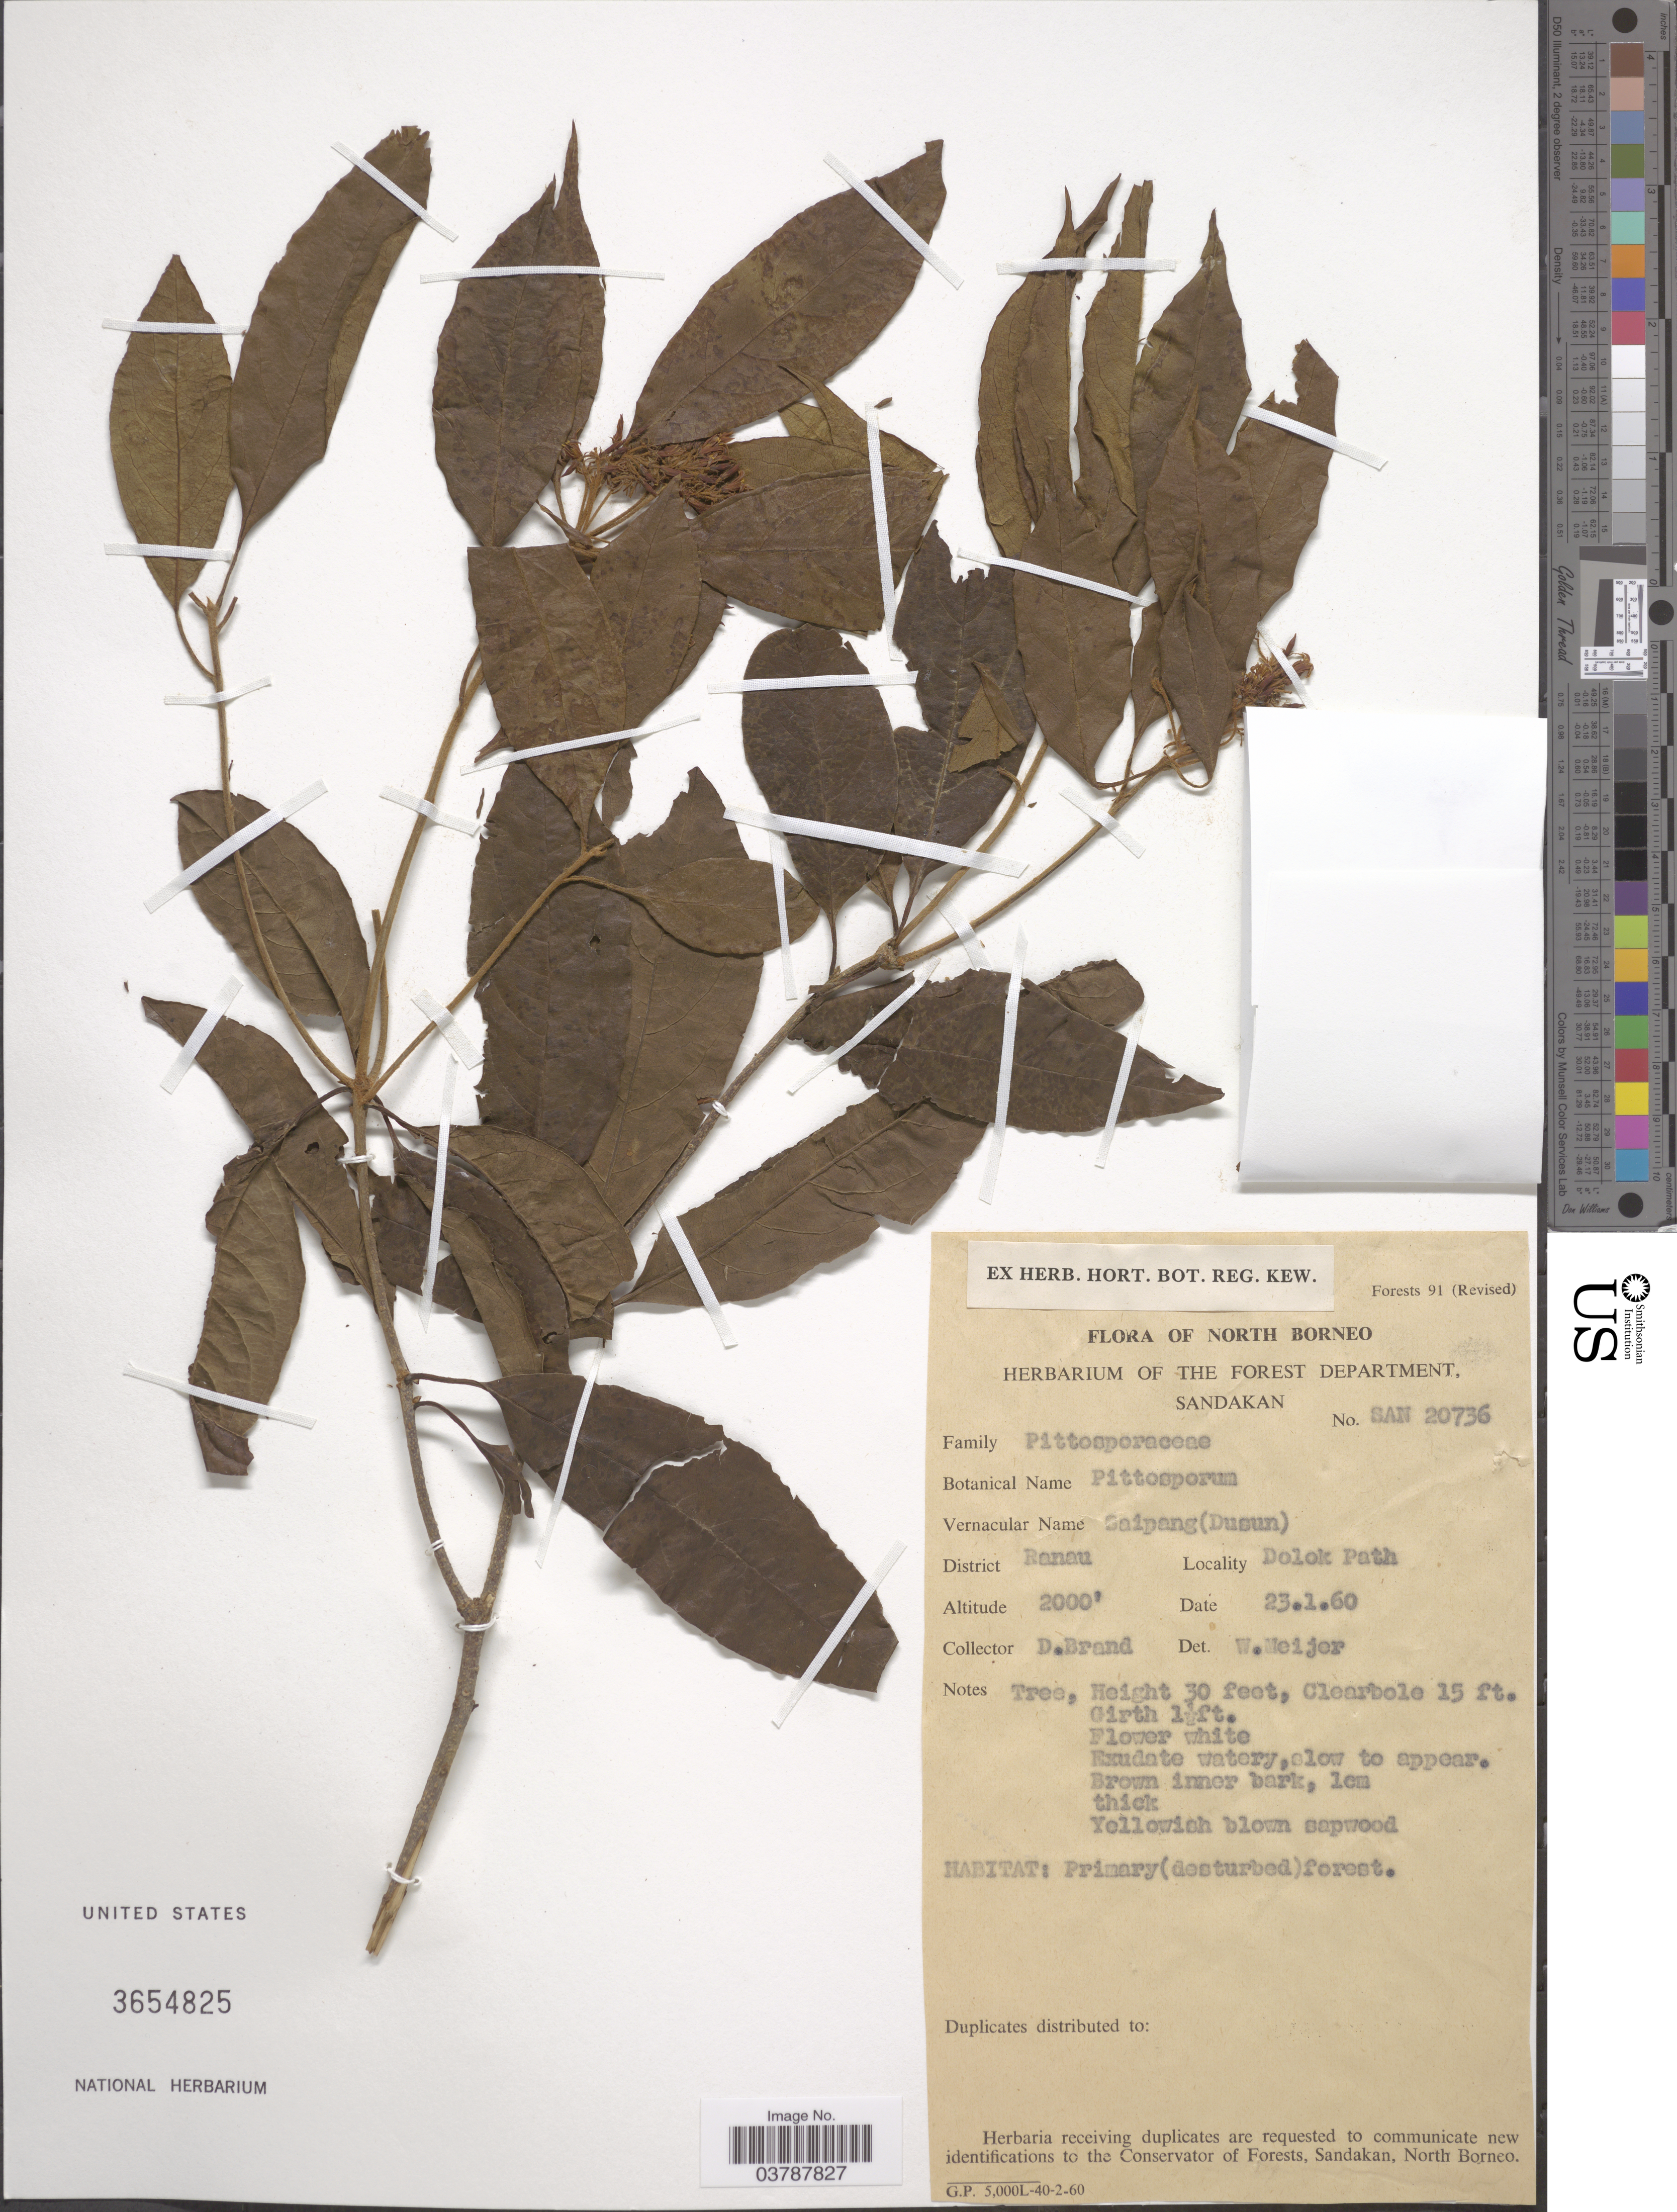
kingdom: Plantae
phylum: Tracheophyta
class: Magnoliopsida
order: Apiales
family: Pittosporaceae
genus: Pittosporum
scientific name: Pittosporum sp.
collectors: D. Brand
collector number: SAN20736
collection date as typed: Transcribed d/m/y: 21/1/60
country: Malaysia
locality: North Borneo. District Ranau. Dolok Path.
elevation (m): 610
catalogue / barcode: US 3654825